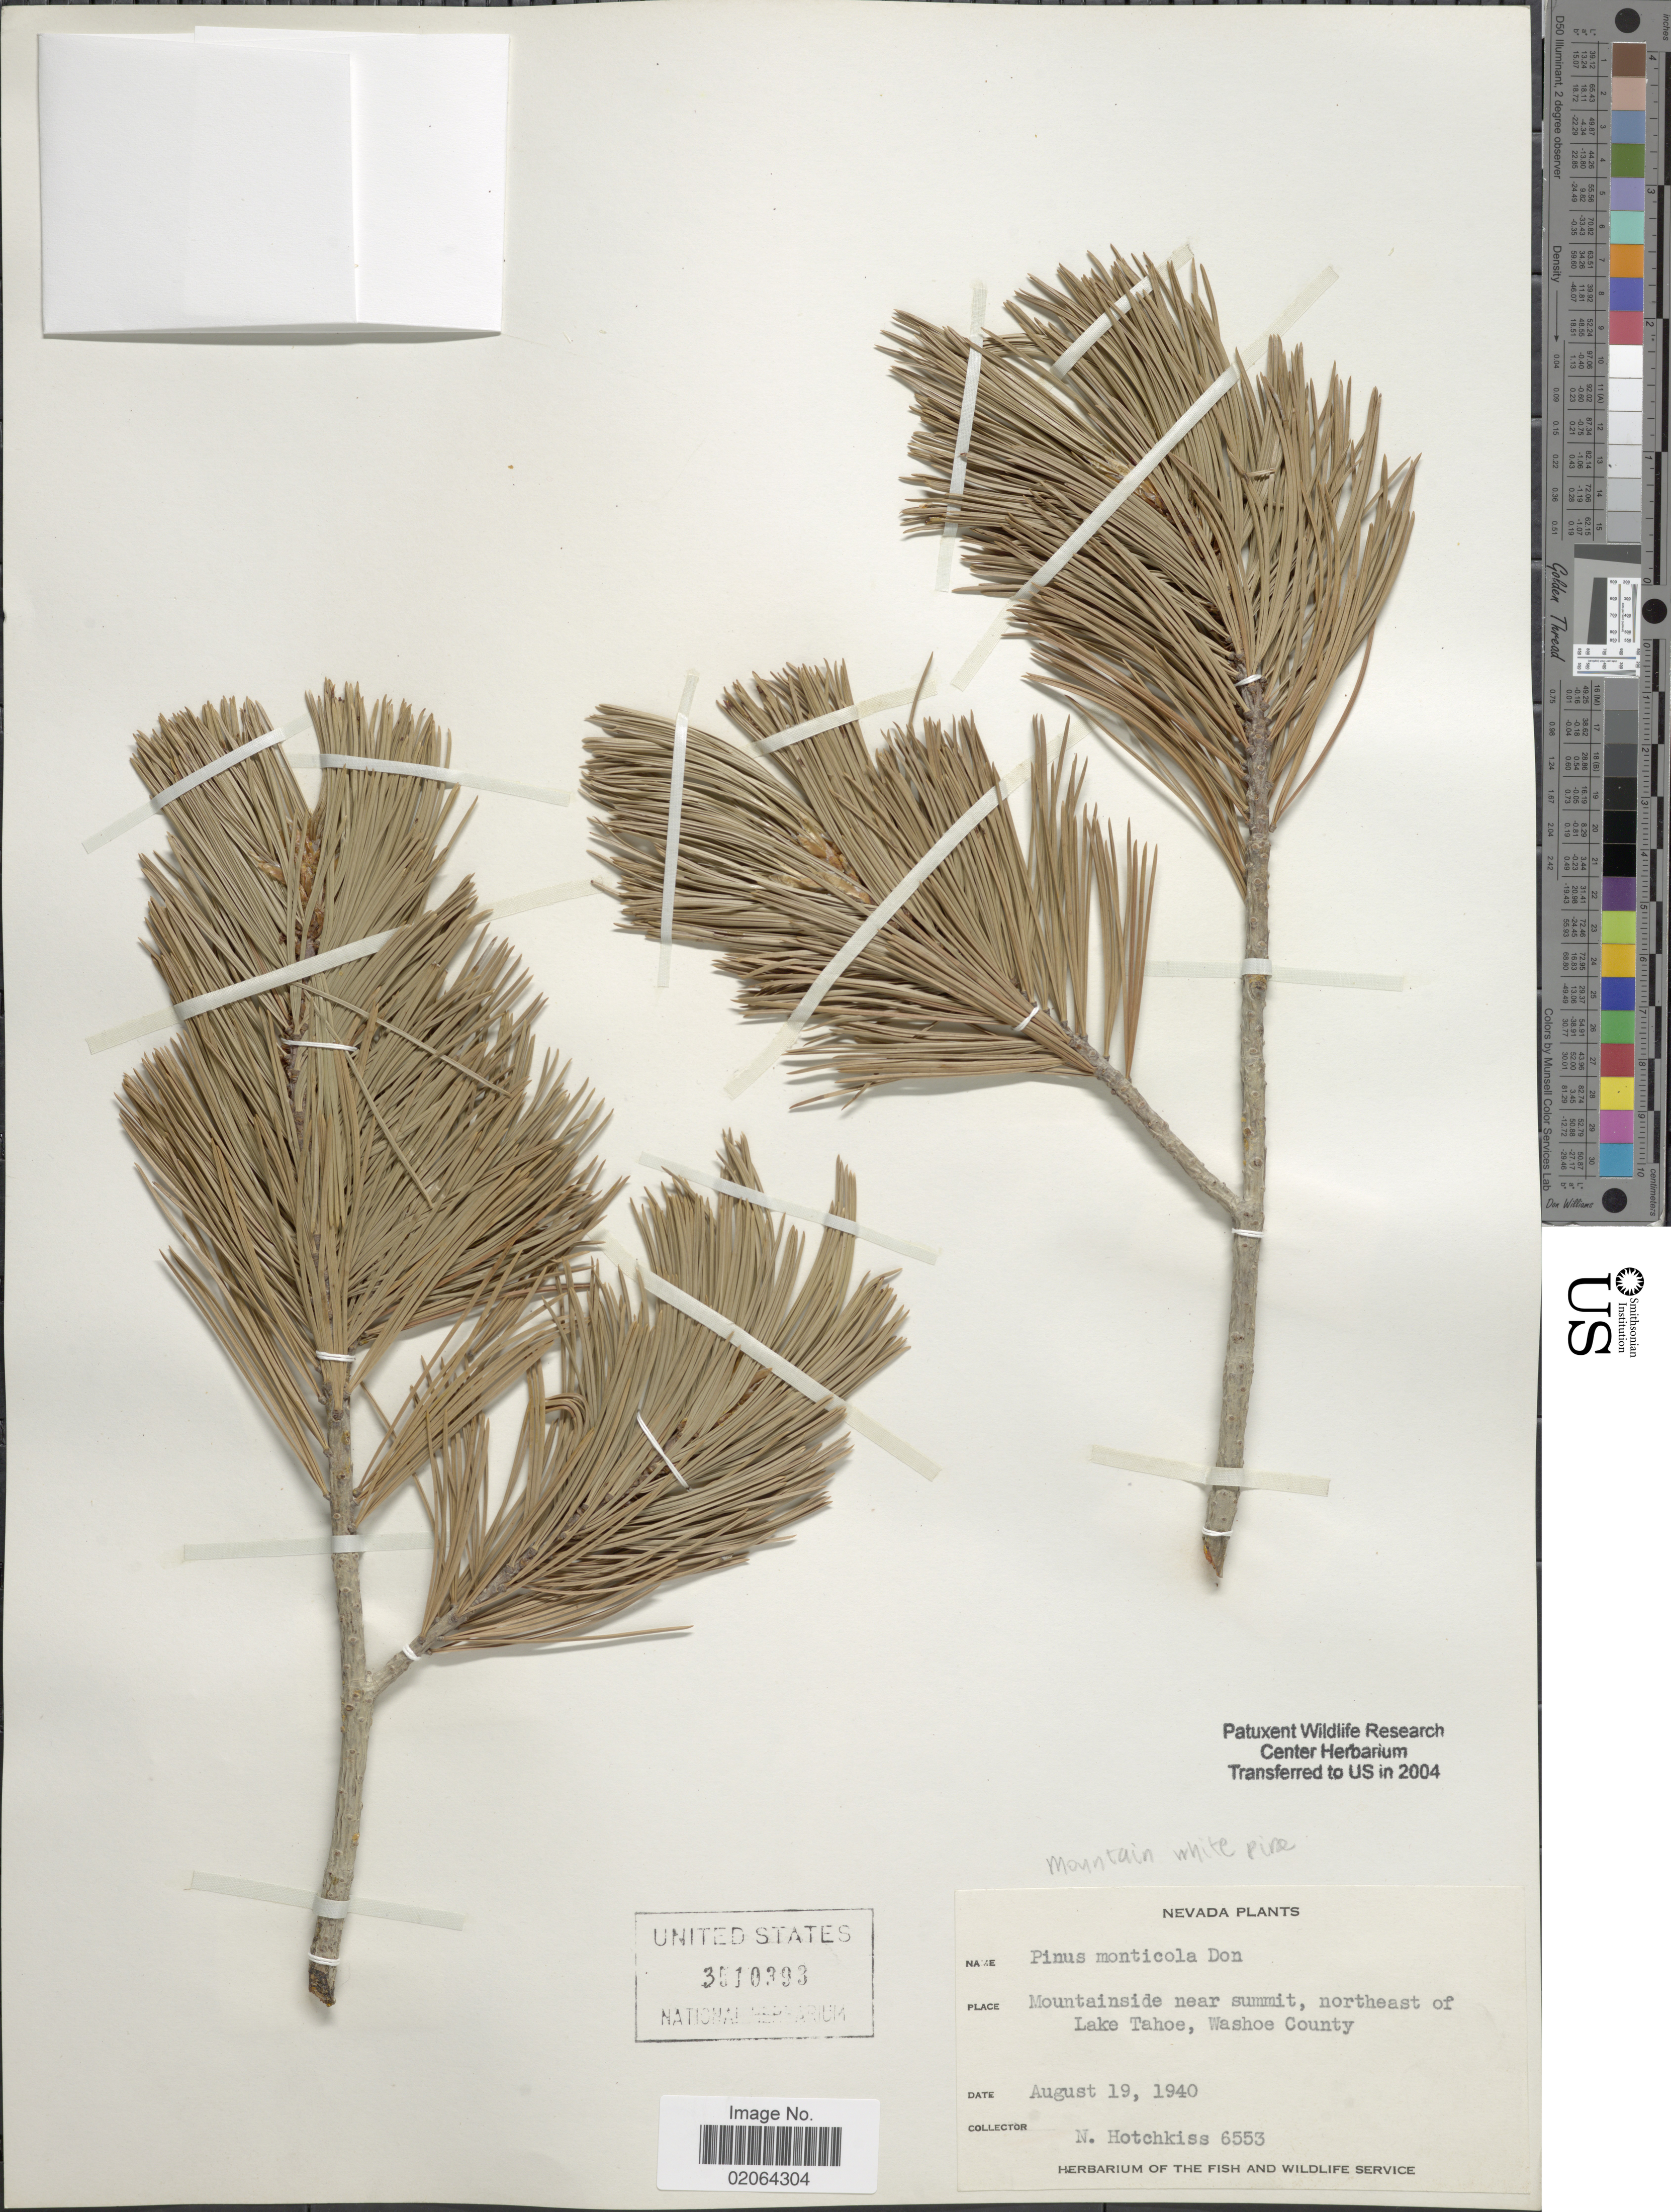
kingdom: Plantae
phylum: Tracheophyta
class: Pinopsida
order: Pinales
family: Pinaceae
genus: Pinus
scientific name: Pinus monticola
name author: Douglas ex D. Don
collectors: N. Hotchkiss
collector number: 6553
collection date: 1940-08-19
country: United States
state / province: Nevada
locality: Nevada. Mountainside near summit , northeast of Lake Tahoe, Washoe County.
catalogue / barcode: US 3910393